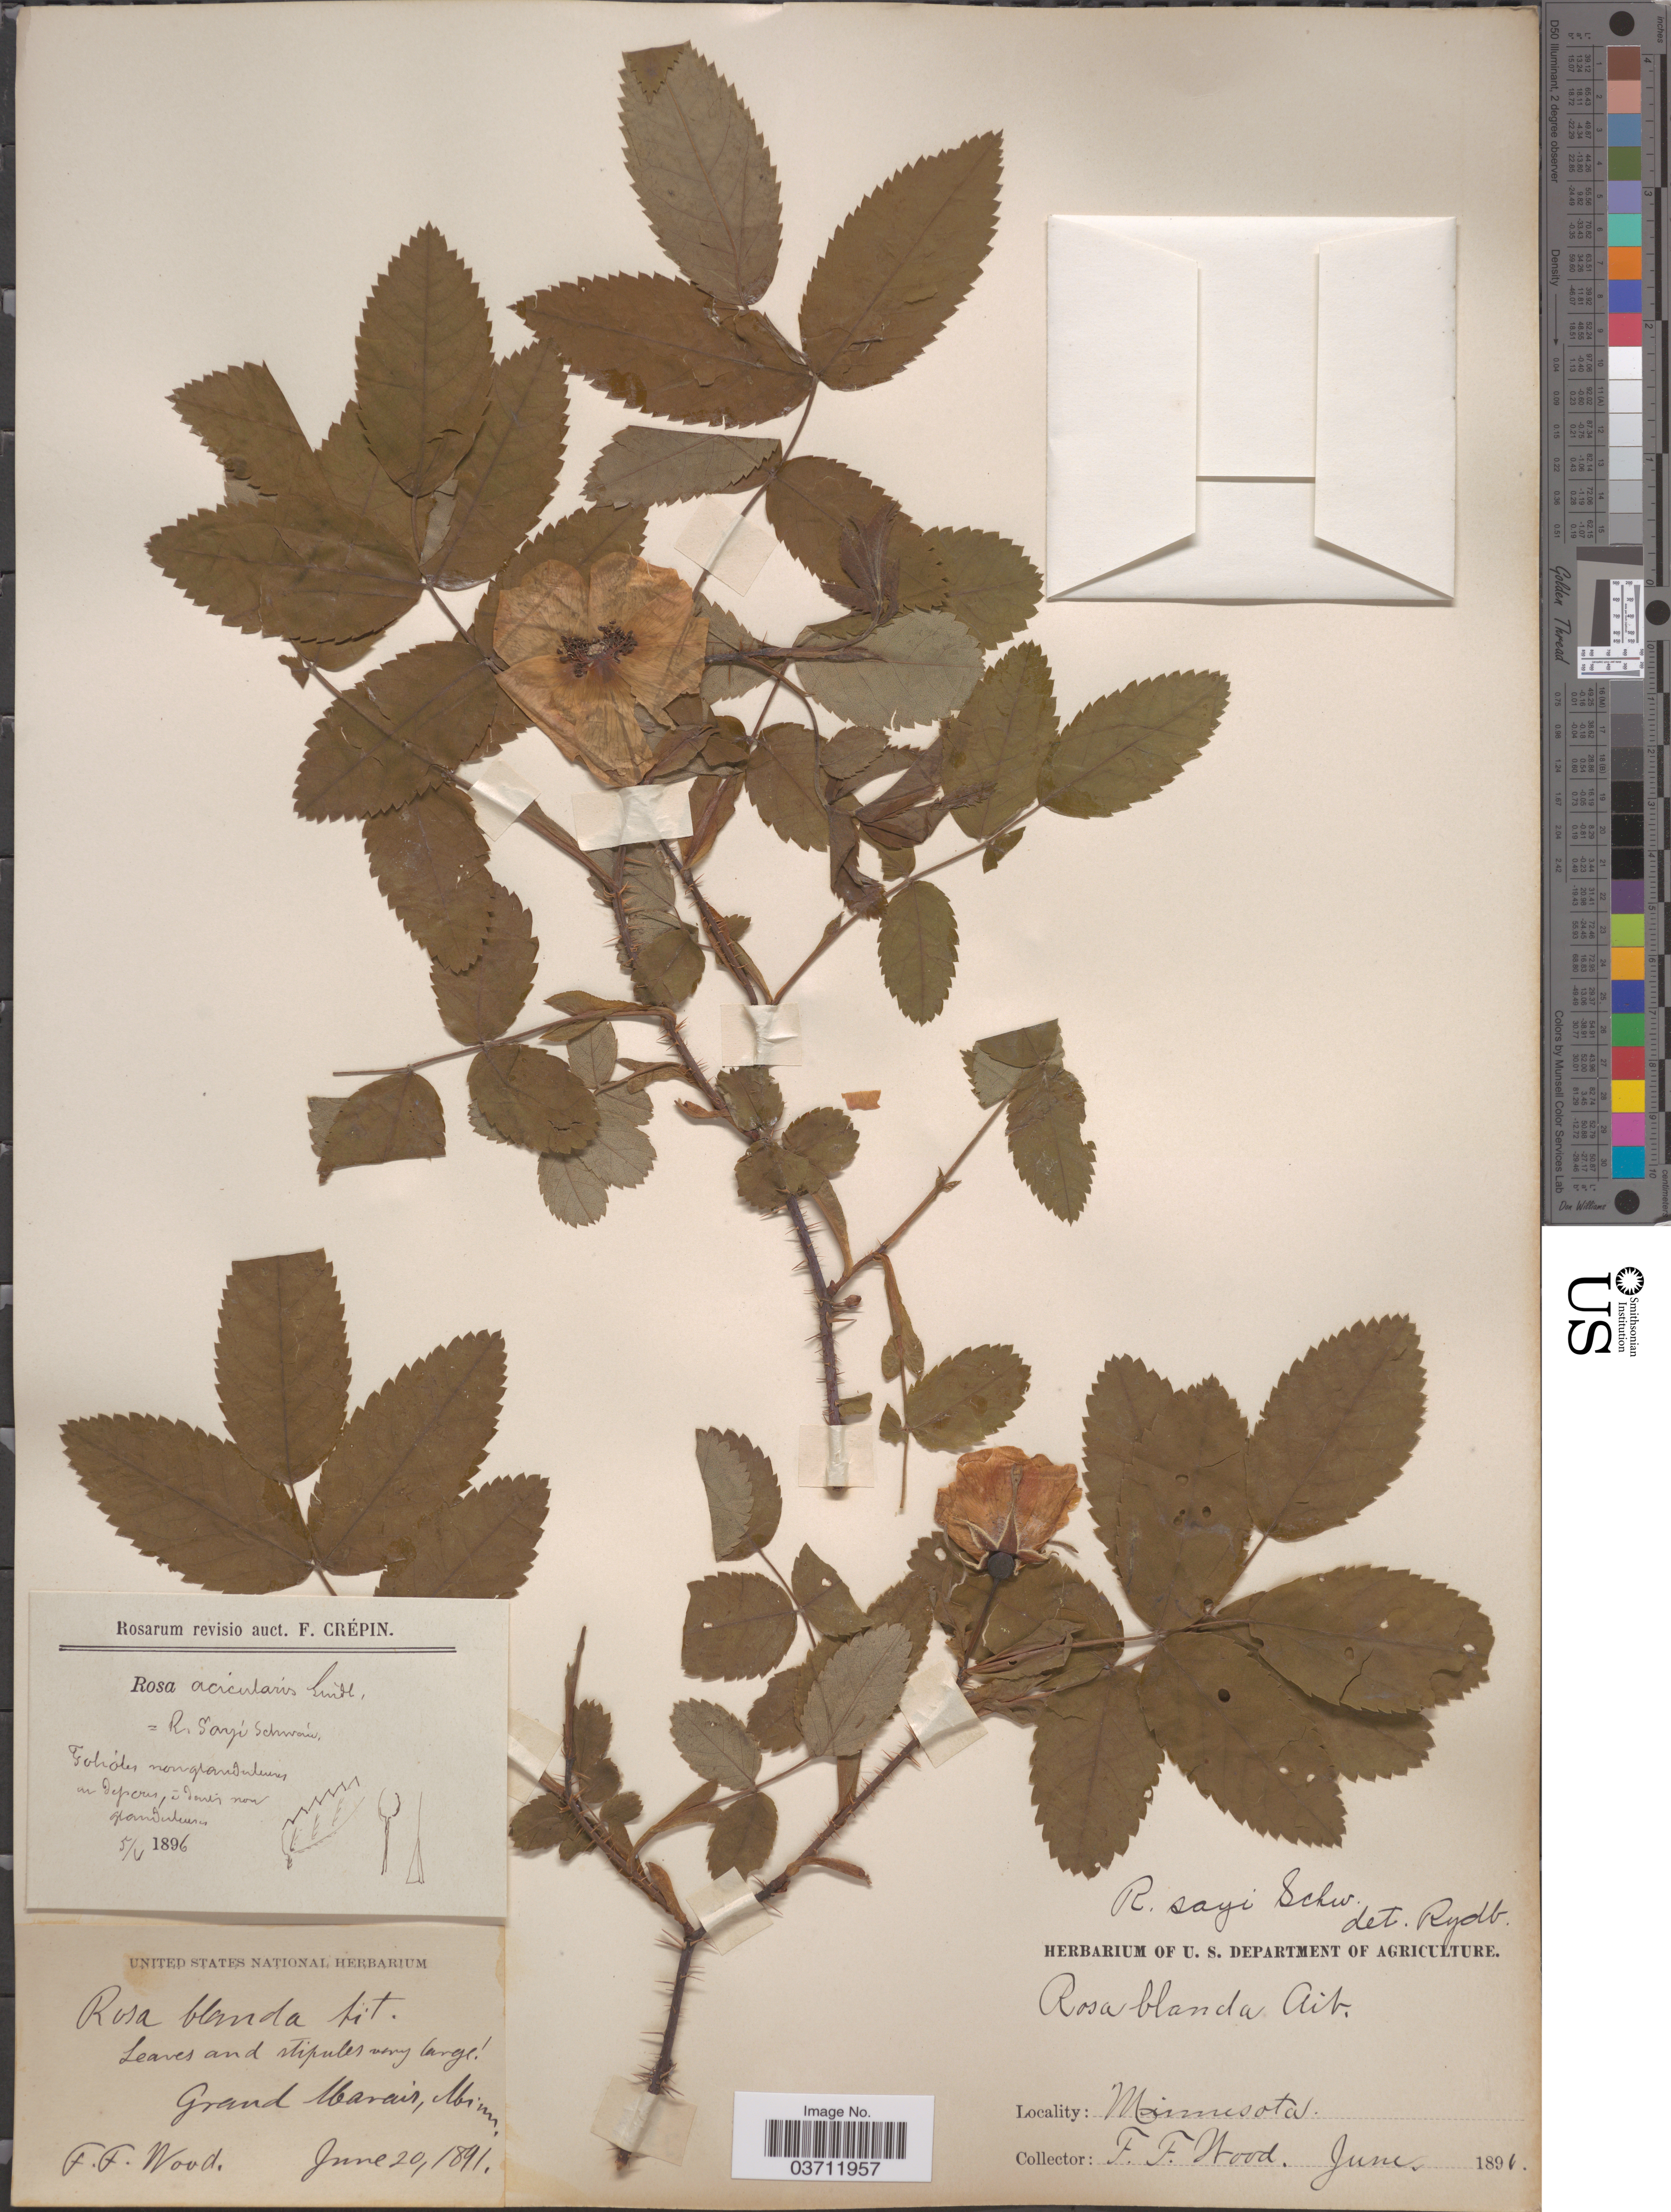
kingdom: Plantae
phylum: Tracheophyta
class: Magnoliopsida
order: Rosales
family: Rosaceae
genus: Rosa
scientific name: Rosa sayi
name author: Schwein.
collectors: F. Wood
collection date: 1891-06-20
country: United States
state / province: Minnesota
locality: Grand Marais.